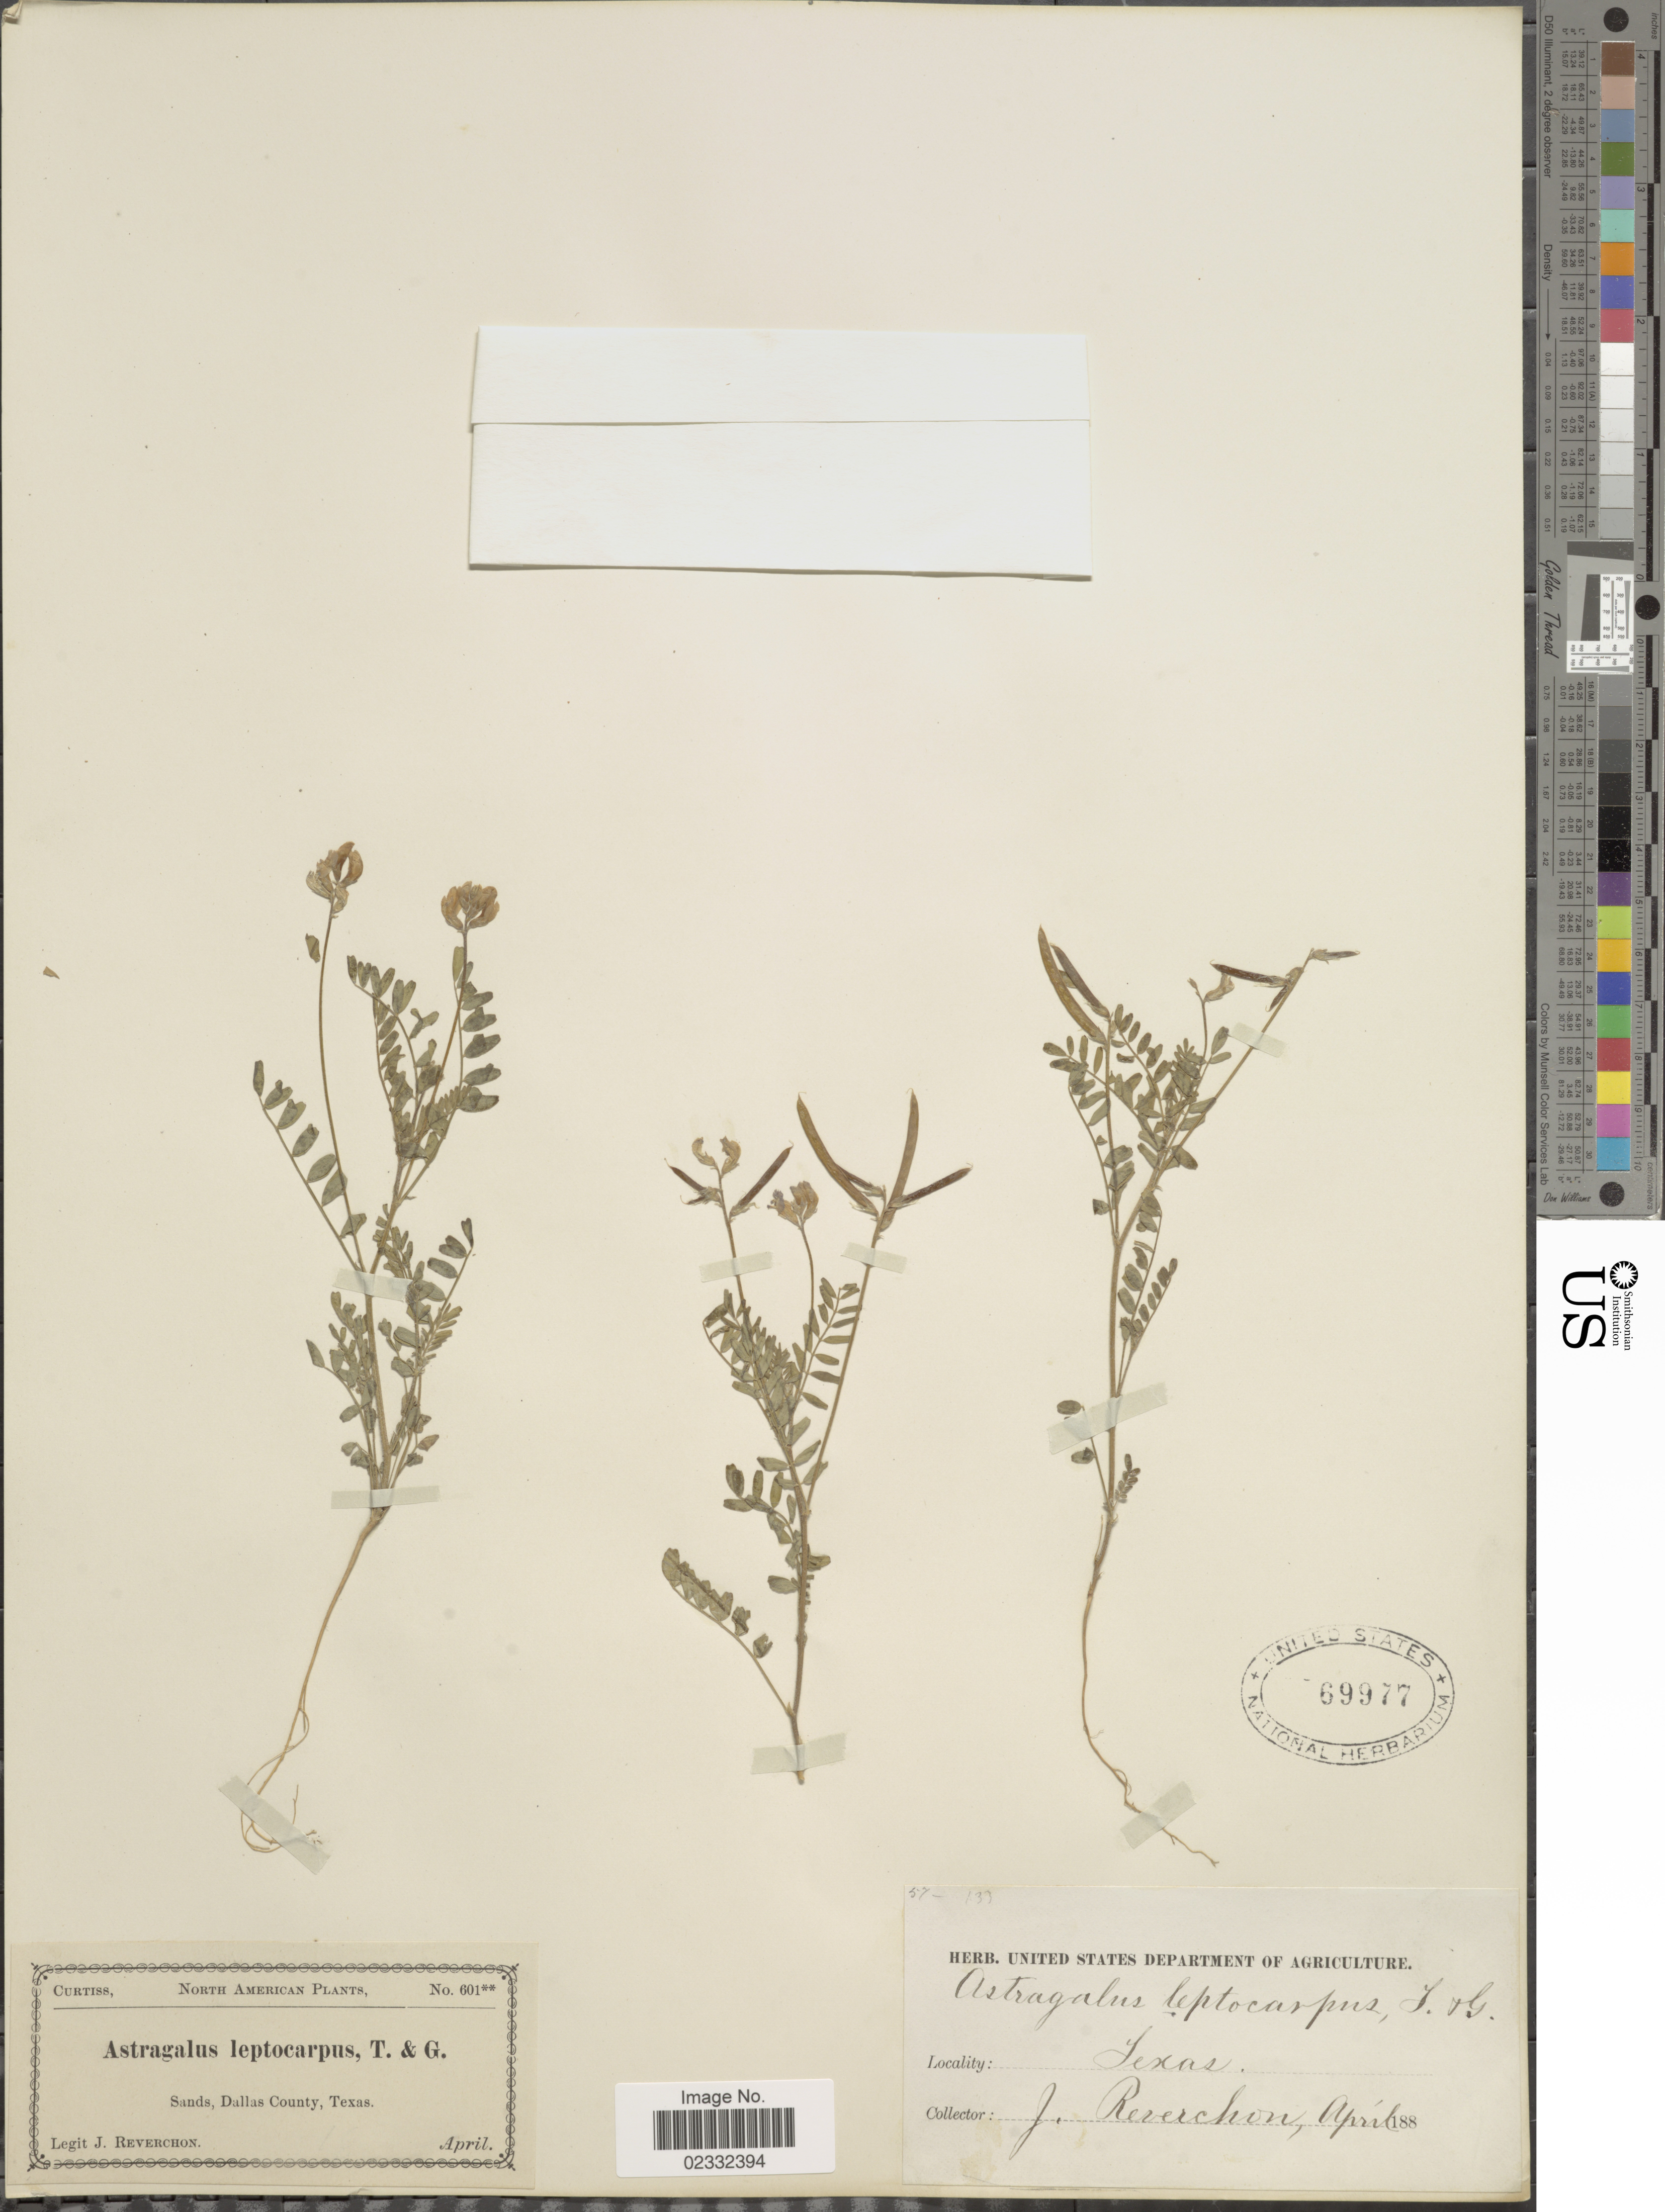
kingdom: Plantae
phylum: Tracheophyta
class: Magnoliopsida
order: Fabales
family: Fabaceae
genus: Astragalus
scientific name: Astragalus leptocarpus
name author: Torr. & A. Gray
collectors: J. Reverchon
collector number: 601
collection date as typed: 188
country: United States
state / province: Texas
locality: Dallas County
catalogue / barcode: US 69977